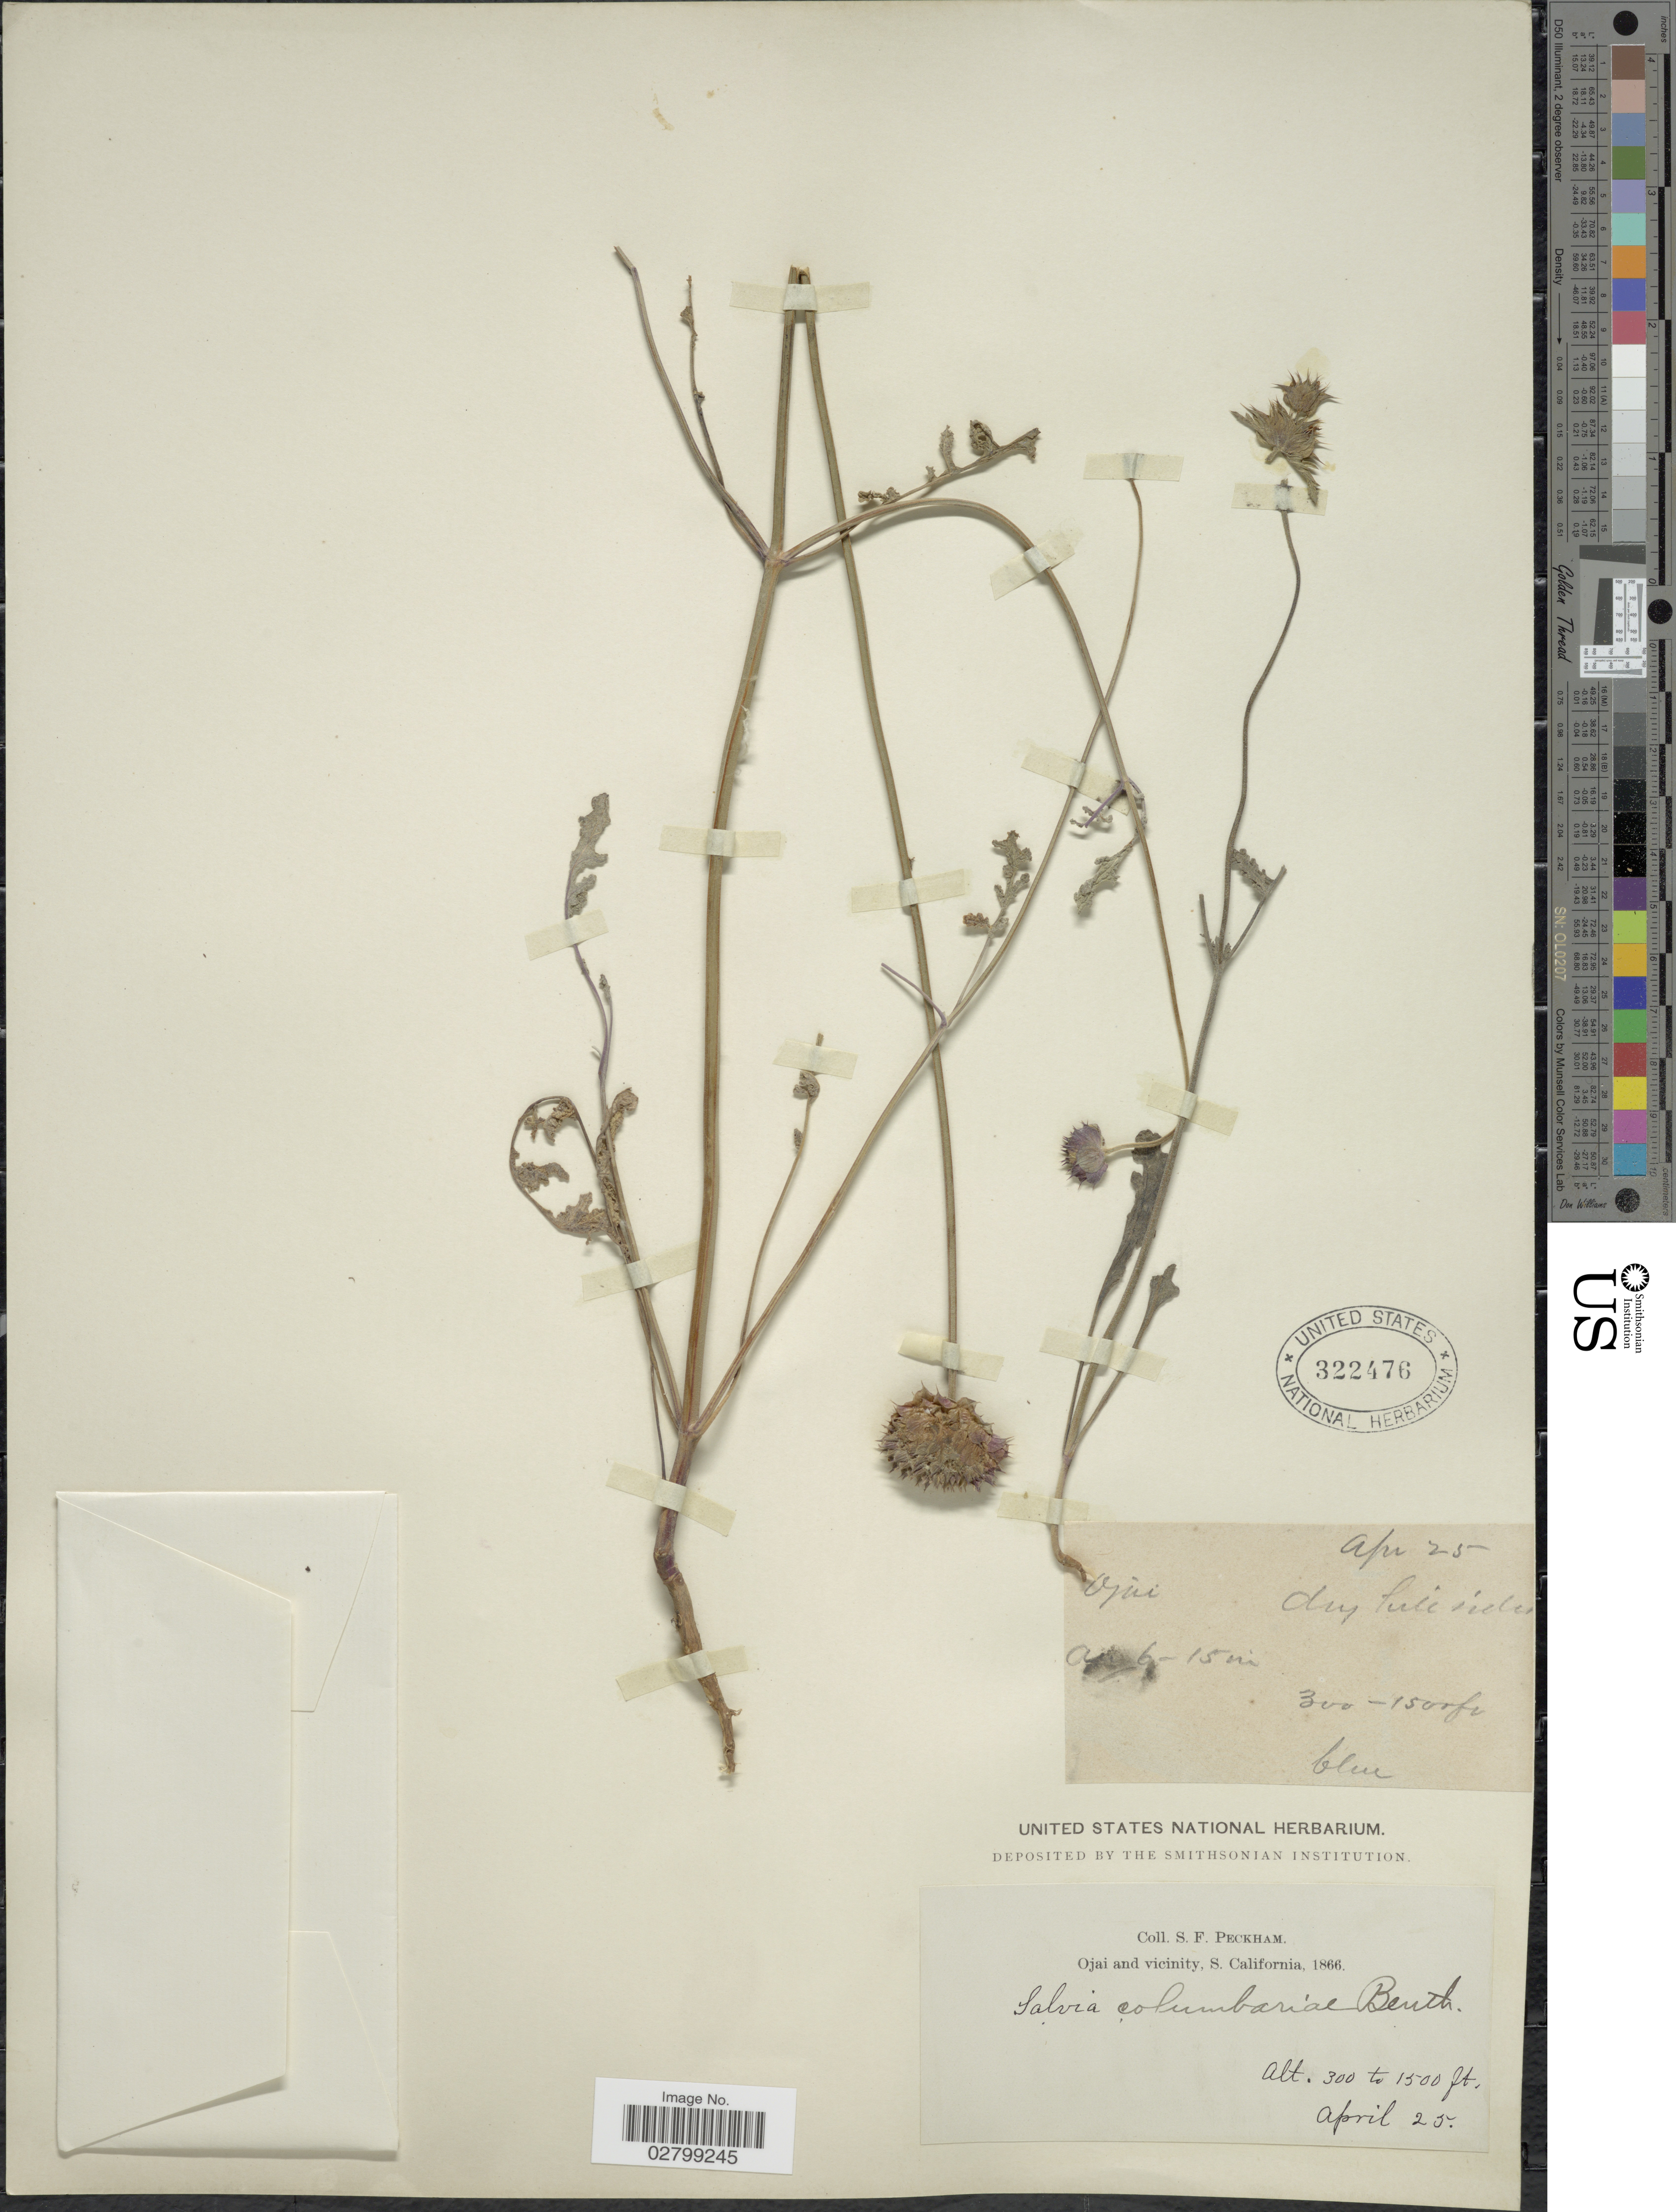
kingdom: Plantae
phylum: Tracheophyta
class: Magnoliopsida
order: Lamiales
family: Lamiaceae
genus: Salvia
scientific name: Salvia columbariae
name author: Benth.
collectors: S. Peckham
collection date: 1866-04-25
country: United States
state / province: California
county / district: Ventura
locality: Ojai and vicinity, S. California.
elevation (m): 91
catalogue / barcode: US 322476